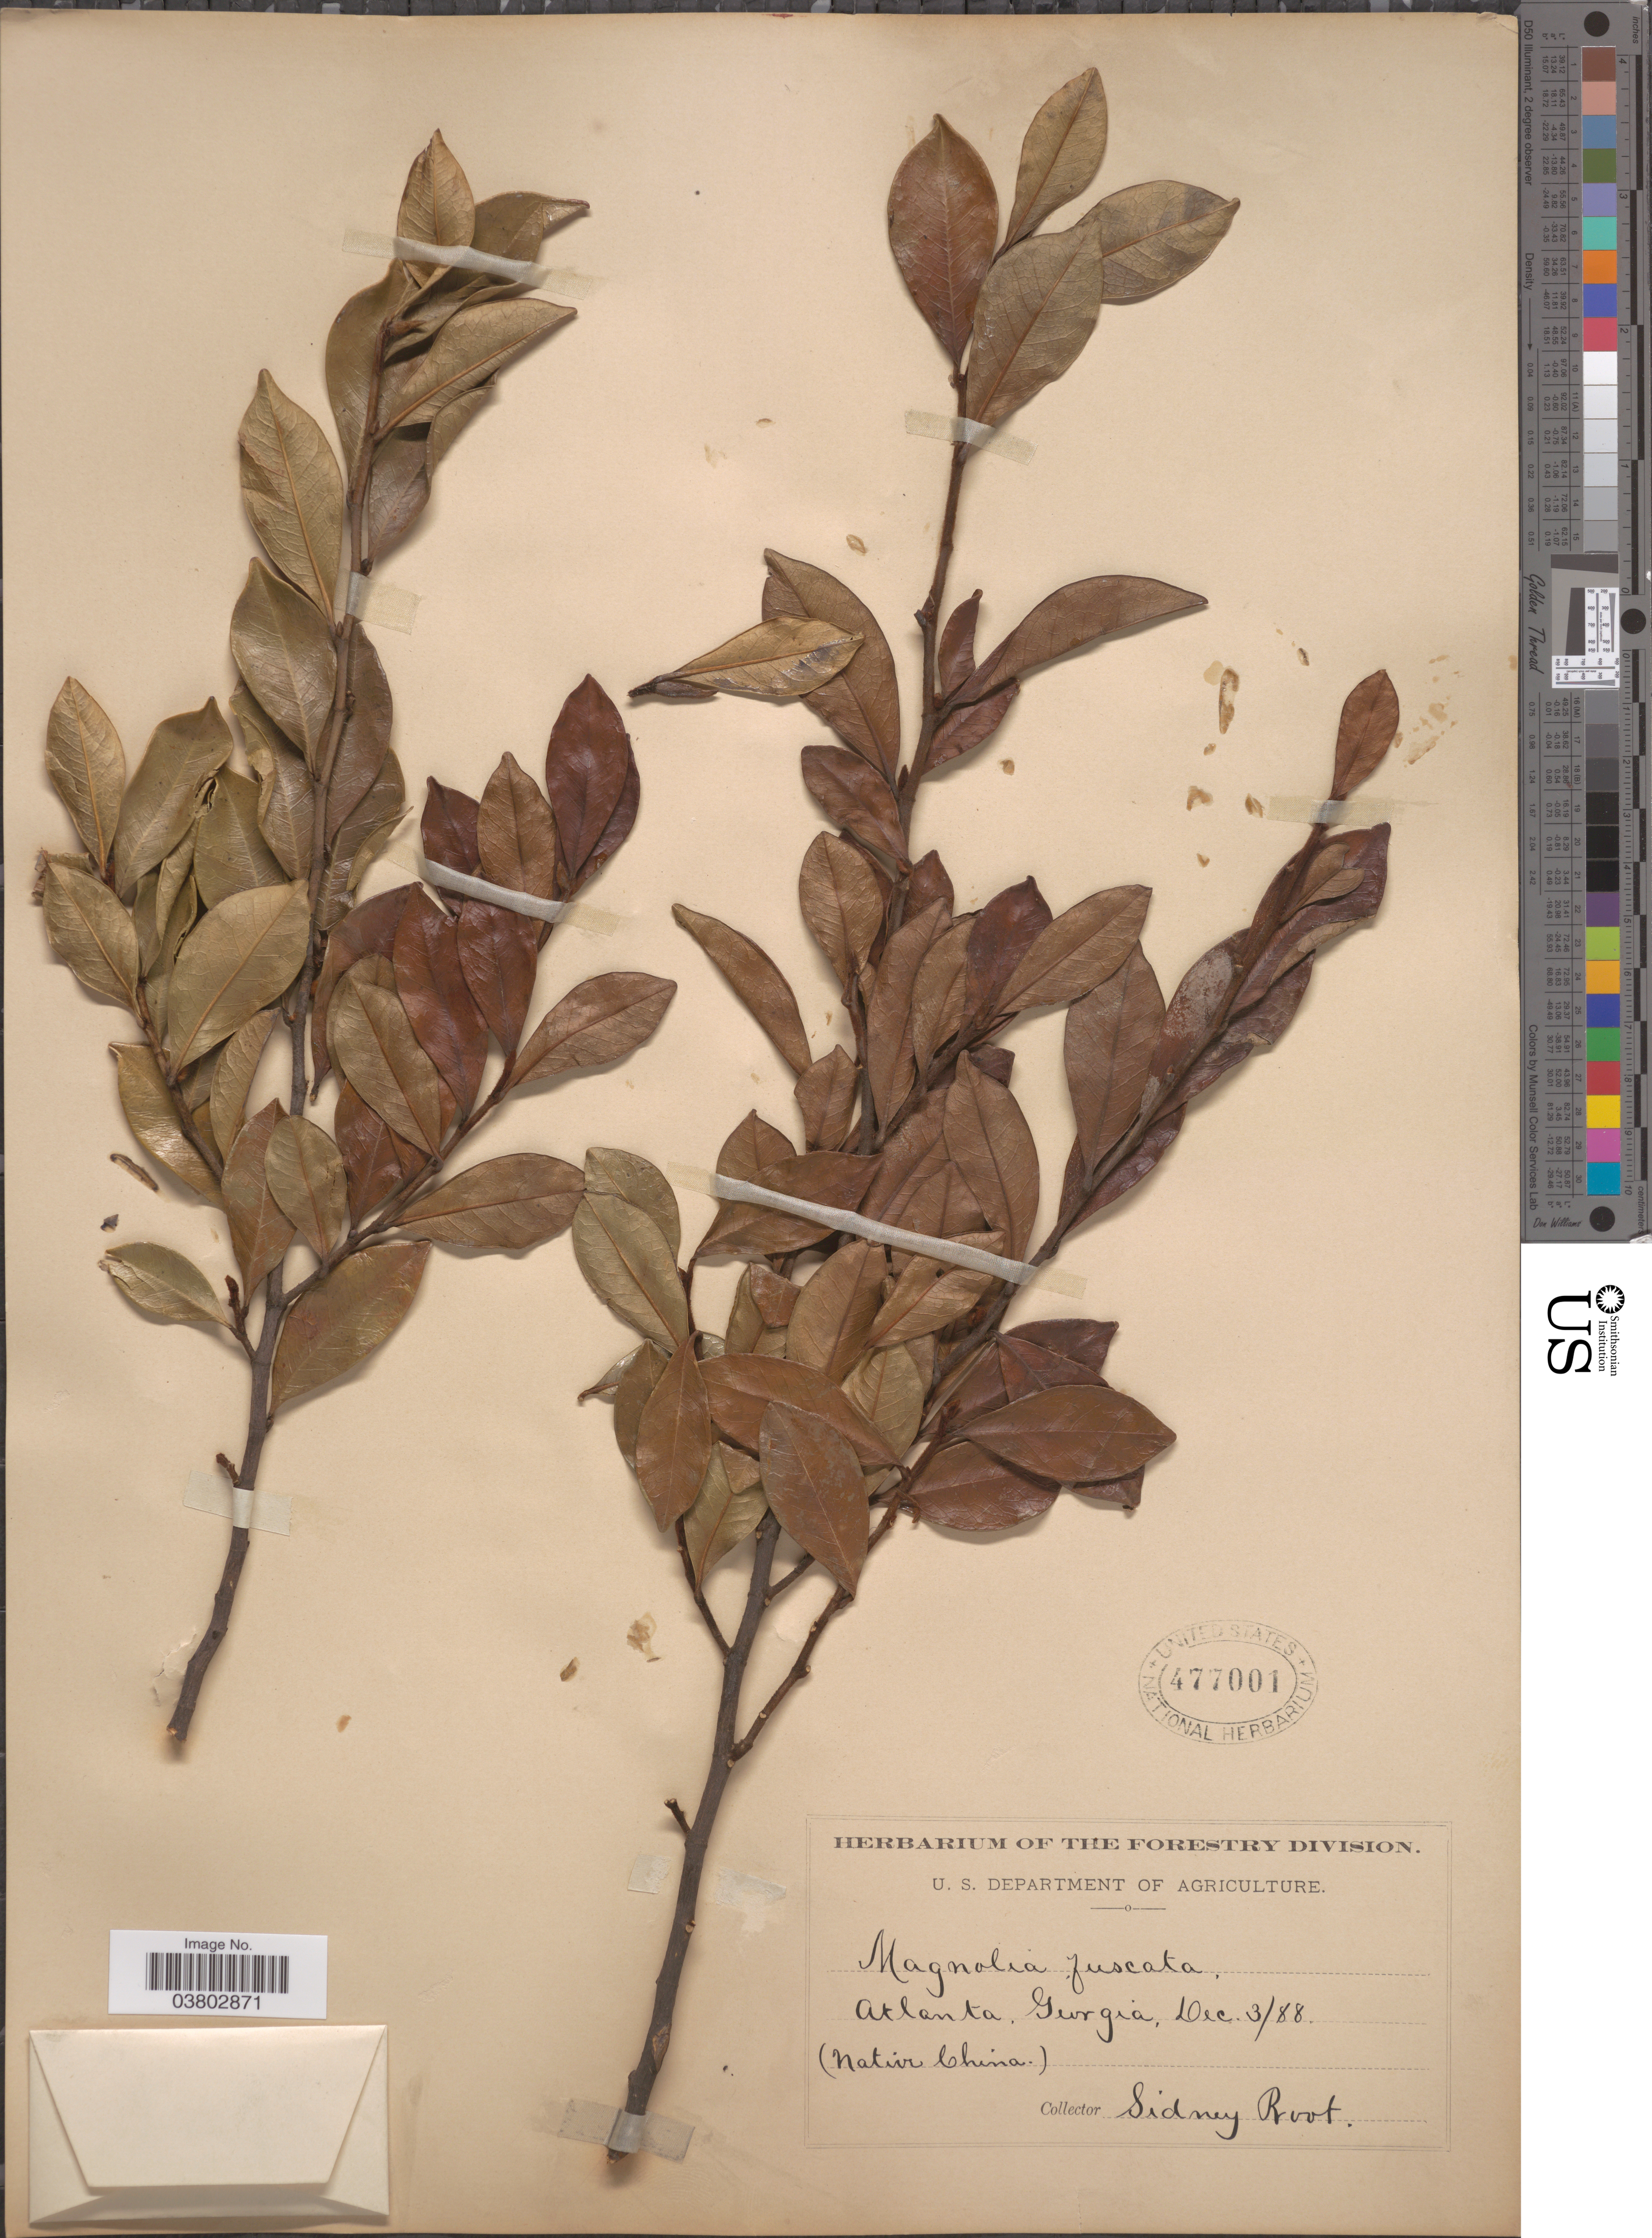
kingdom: Plantae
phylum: Tracheophyta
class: Magnoliopsida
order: Magnoliales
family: Magnoliaceae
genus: Magnolia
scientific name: Magnolia fuscata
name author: Andrews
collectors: S. Root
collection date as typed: Transcribed d/m/y: 3/12/88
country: United States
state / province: Georgia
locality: Atlanta.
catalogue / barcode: US 477001